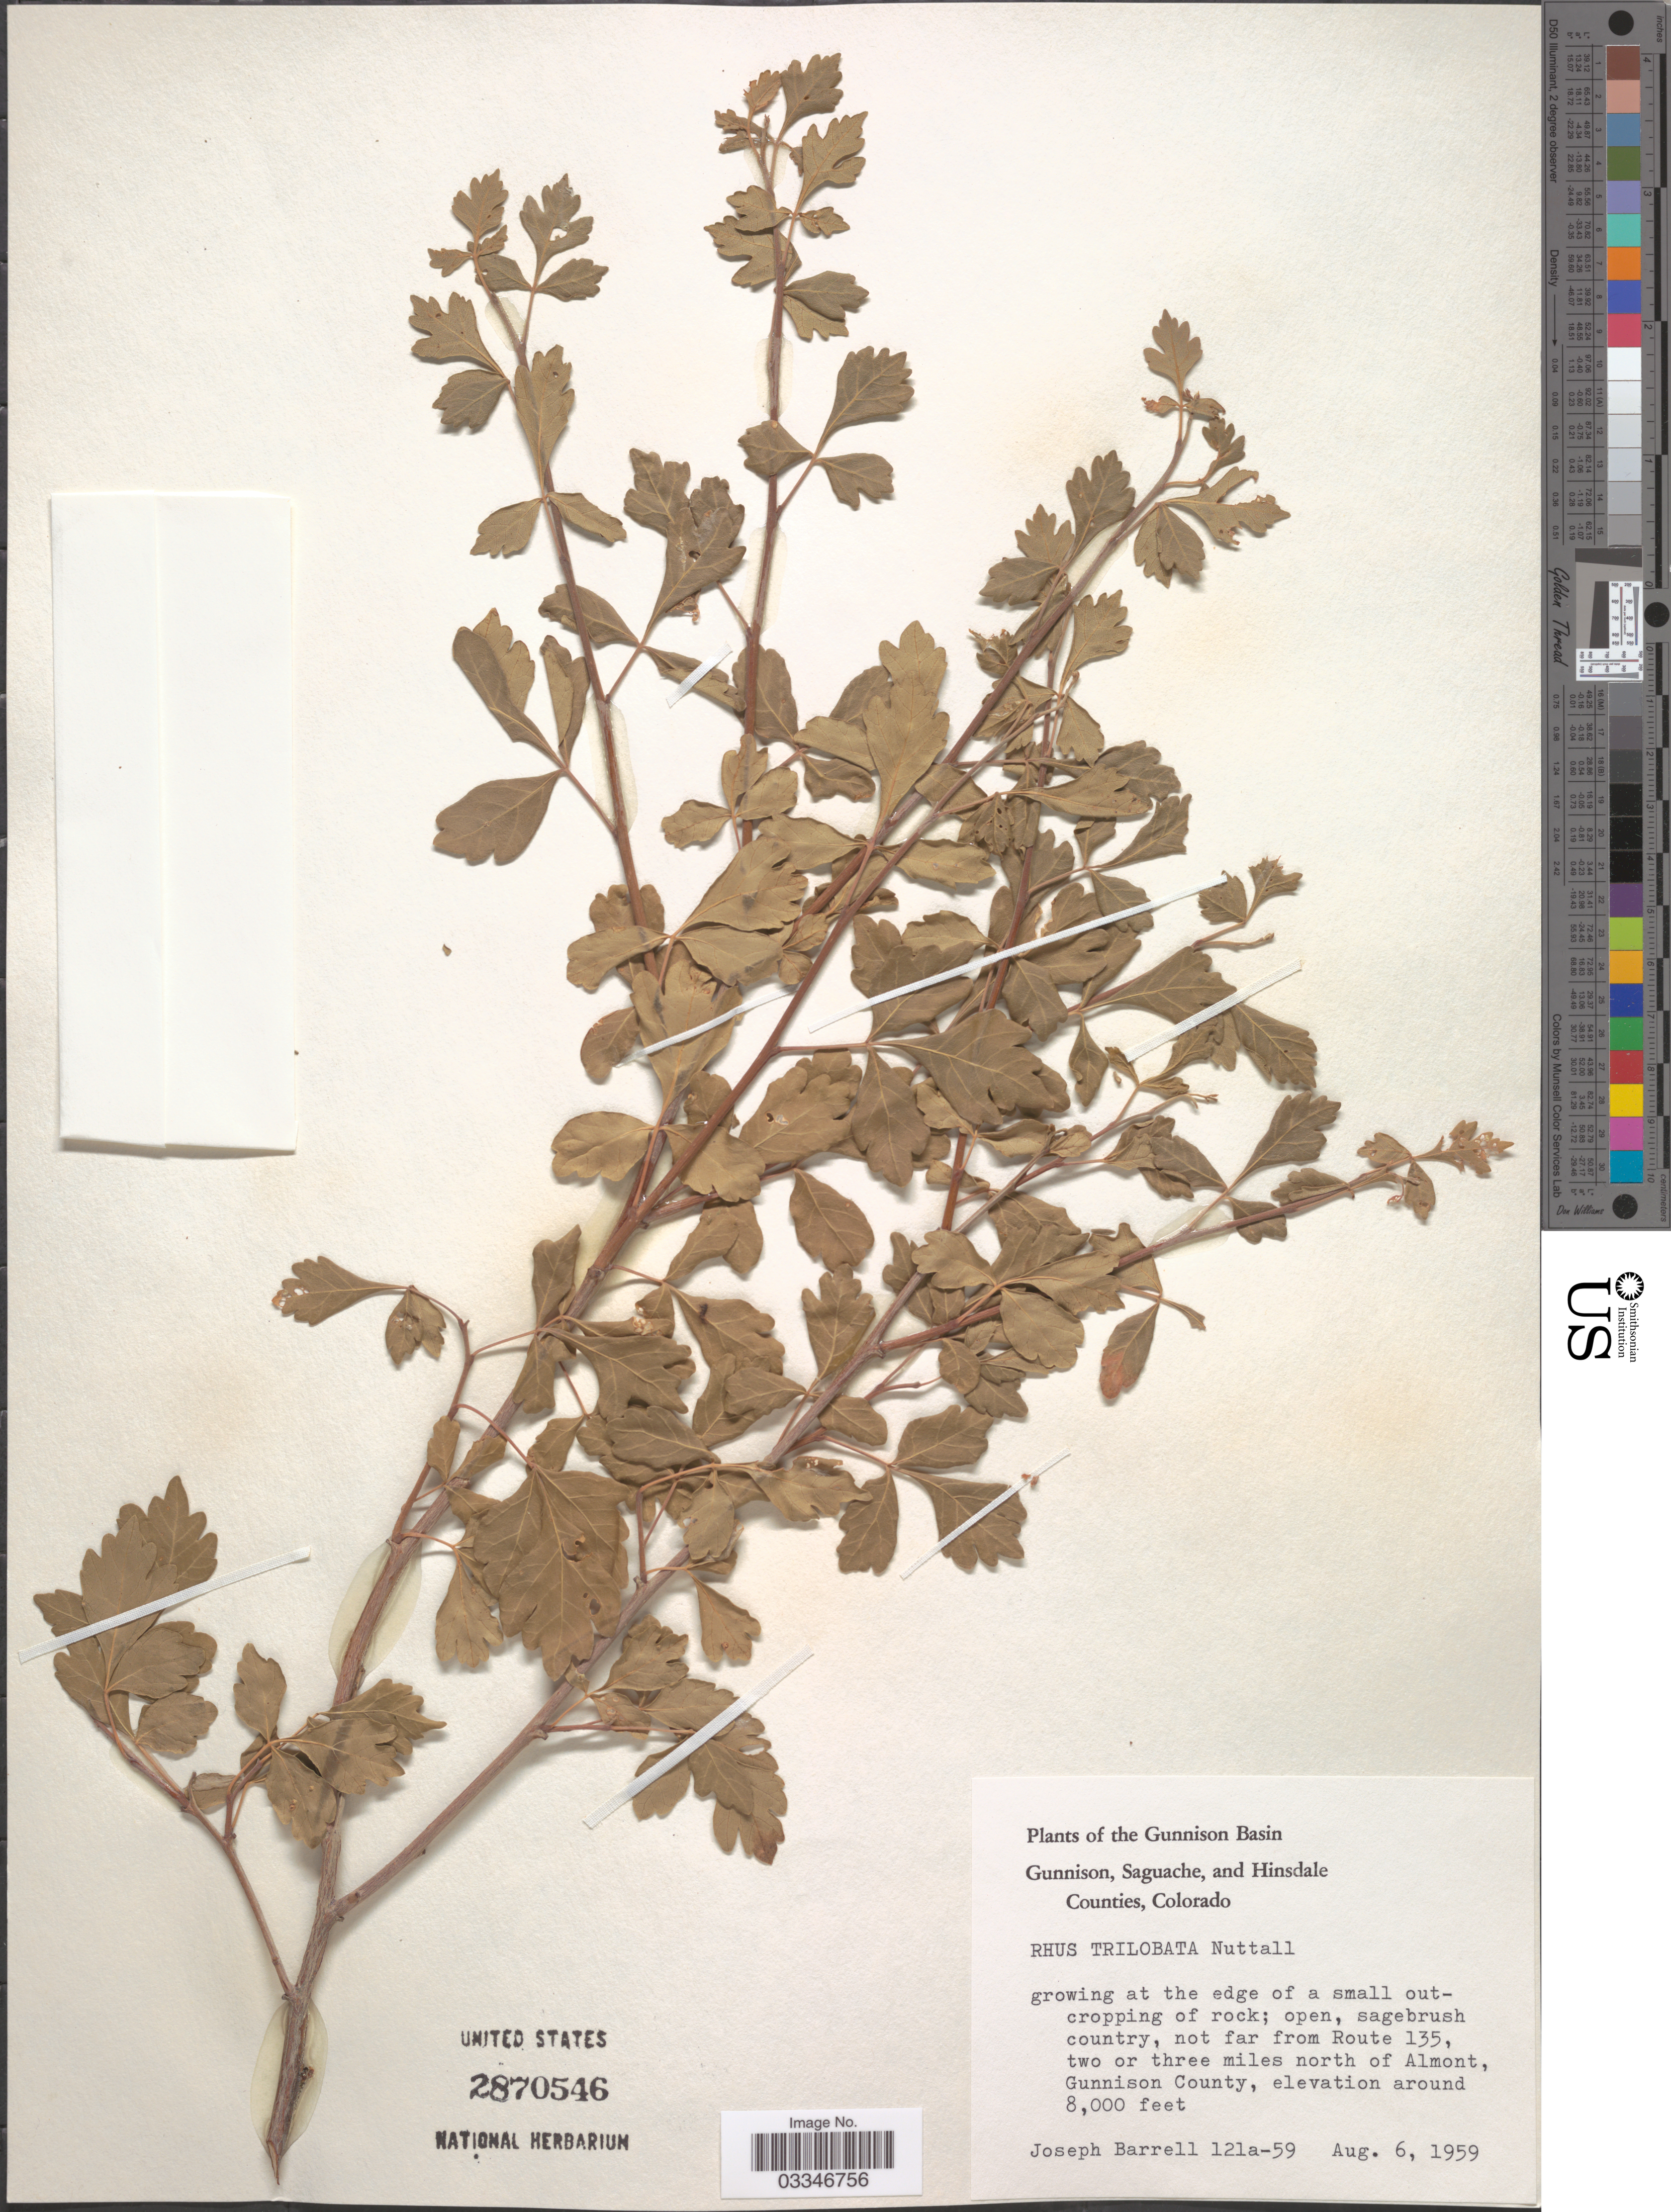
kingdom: Plantae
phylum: Tracheophyta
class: Magnoliopsida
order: Sapindales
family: Anacardiaceae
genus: Rhus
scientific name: Rhus trilobata var. typica Munz & Sloane ined.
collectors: J. Barrell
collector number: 121a-59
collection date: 1959-08-06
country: United States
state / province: Colorado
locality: The Gunnison Basin. Gunnison, Saguache, and Hinsdale Counties. Sagebrush country, not far from Route 135, two or three miles north of Almont, Gunnison County.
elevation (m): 2438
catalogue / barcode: US 2870546